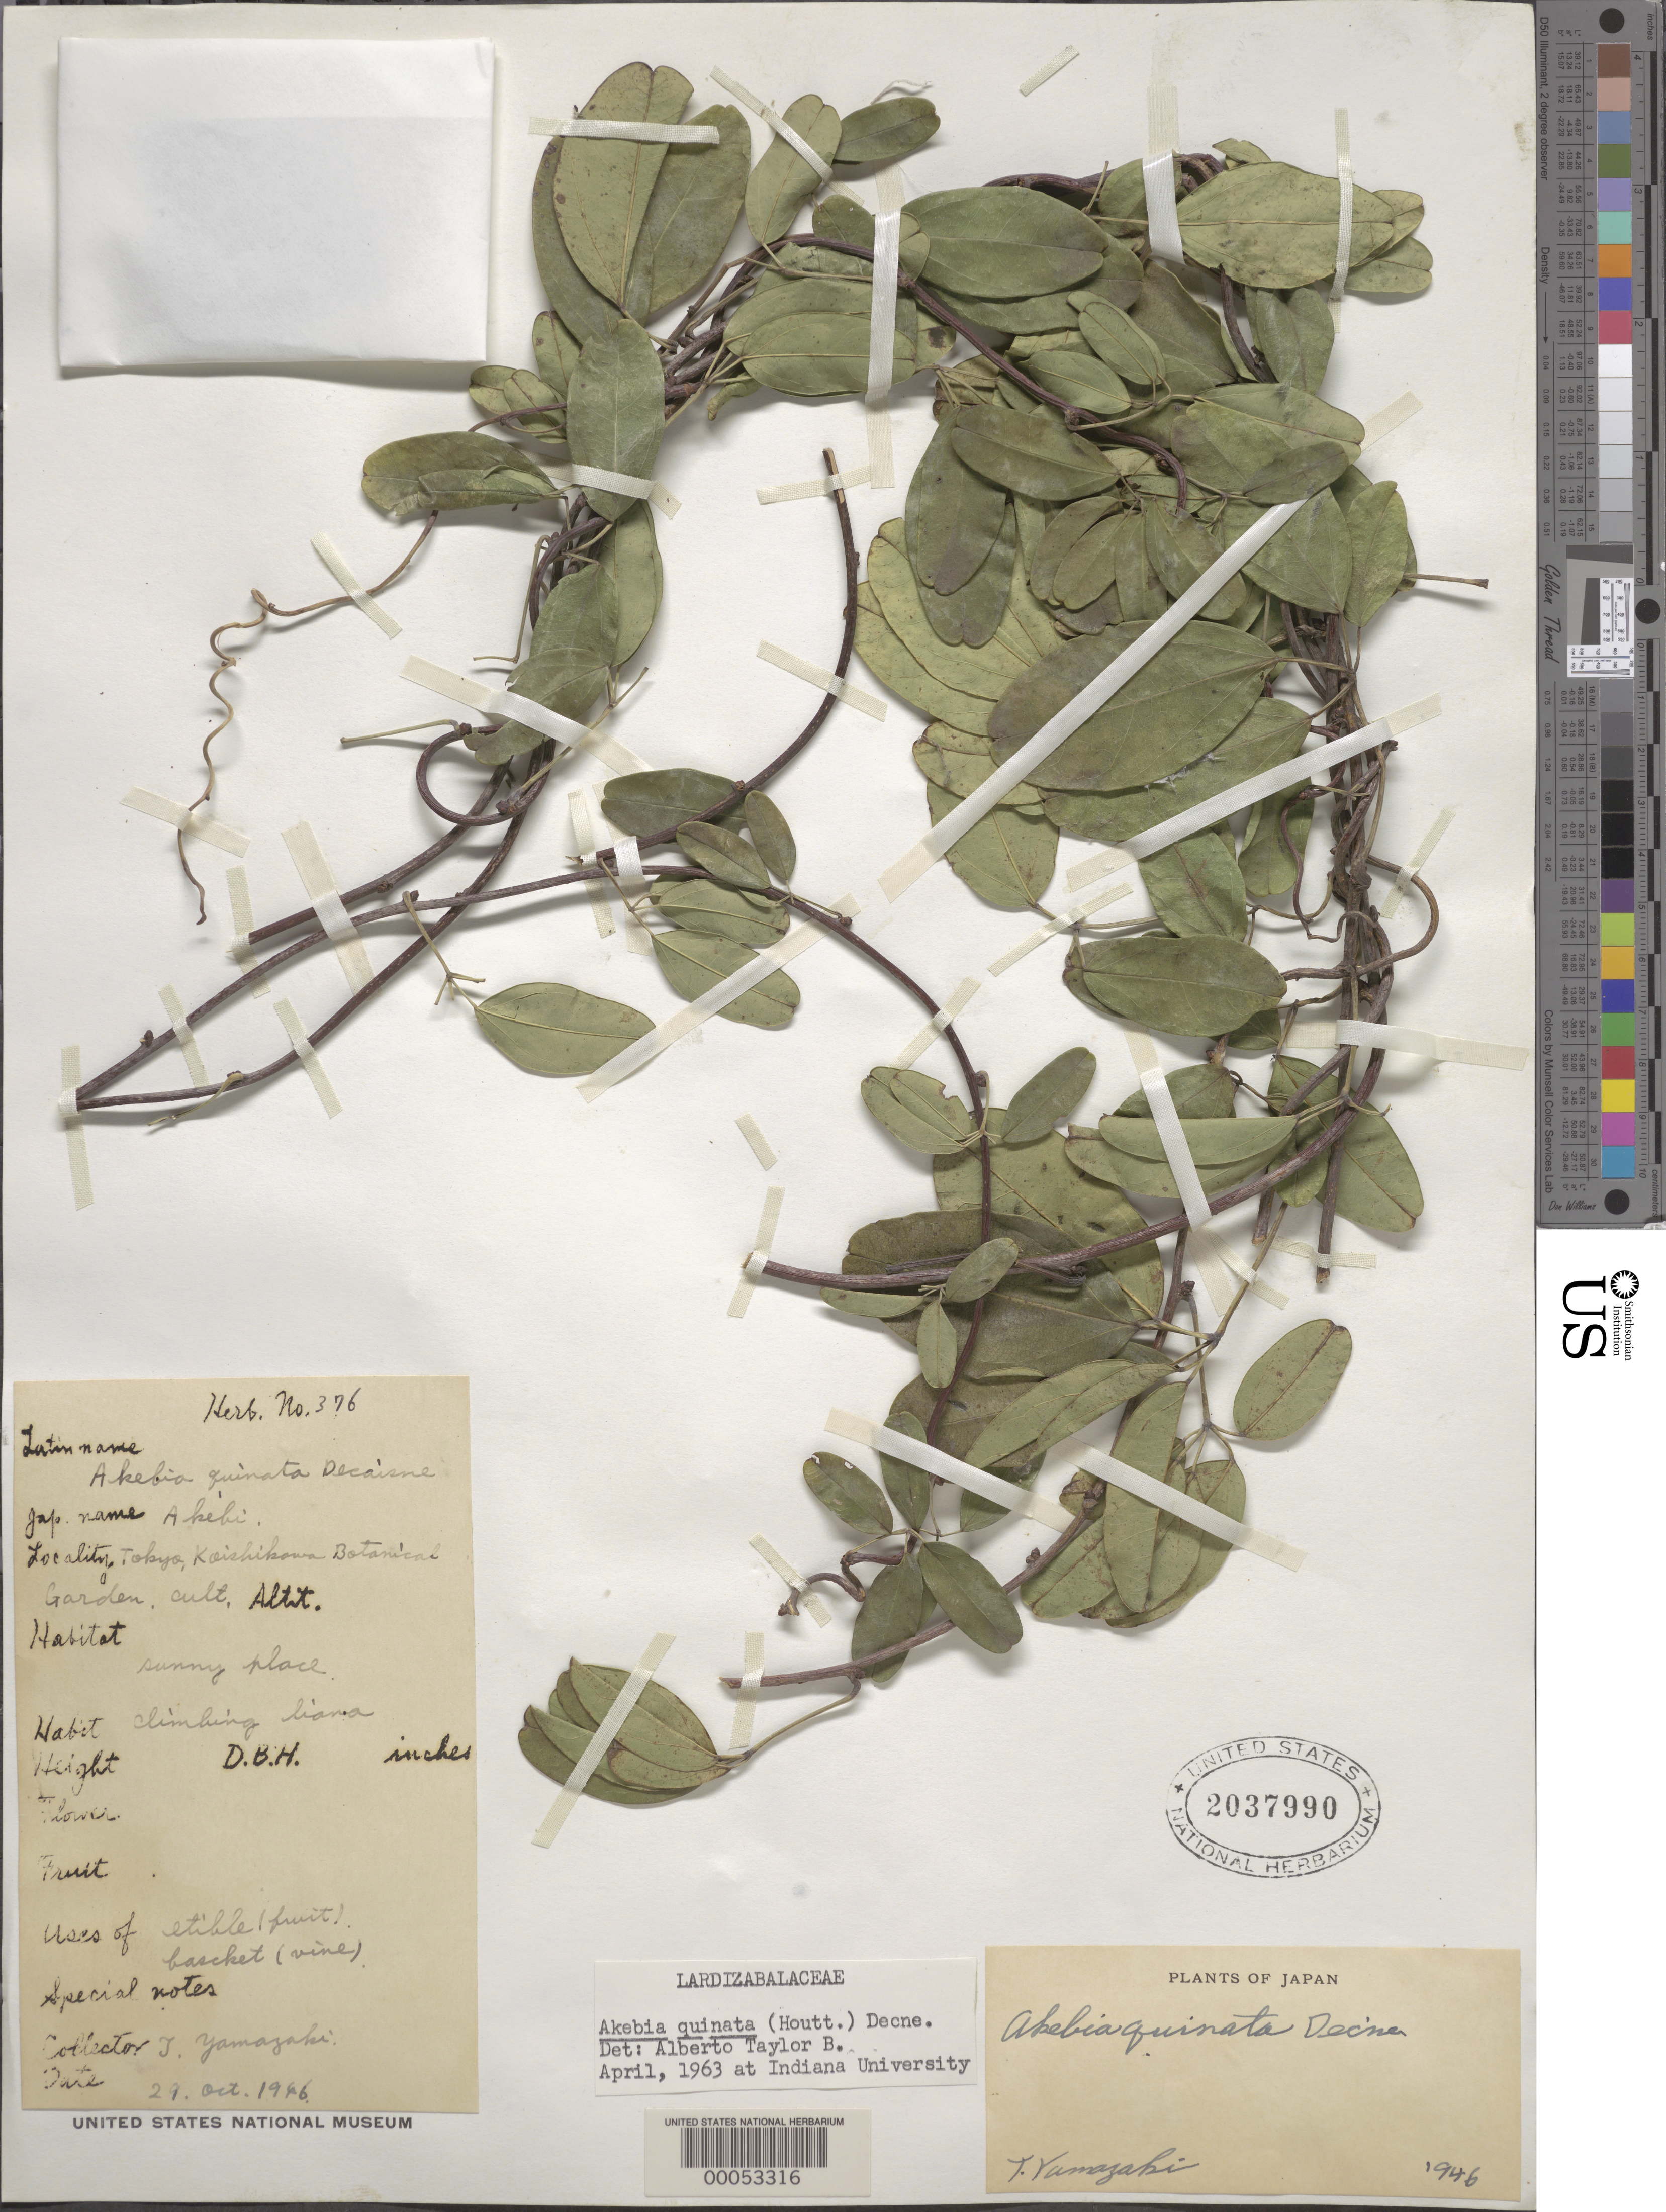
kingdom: Plantae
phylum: Tracheophyta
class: Magnoliopsida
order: Ranunculales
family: Lardizabalaceae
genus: Akebia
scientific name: Akebia quinata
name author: (Houtt.) Decne.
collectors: T. Yamazaki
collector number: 376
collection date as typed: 29 Oct 1946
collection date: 1946-10-29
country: Japan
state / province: Tokyo, Federal City of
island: Honshu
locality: Tokyo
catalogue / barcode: US 2037990